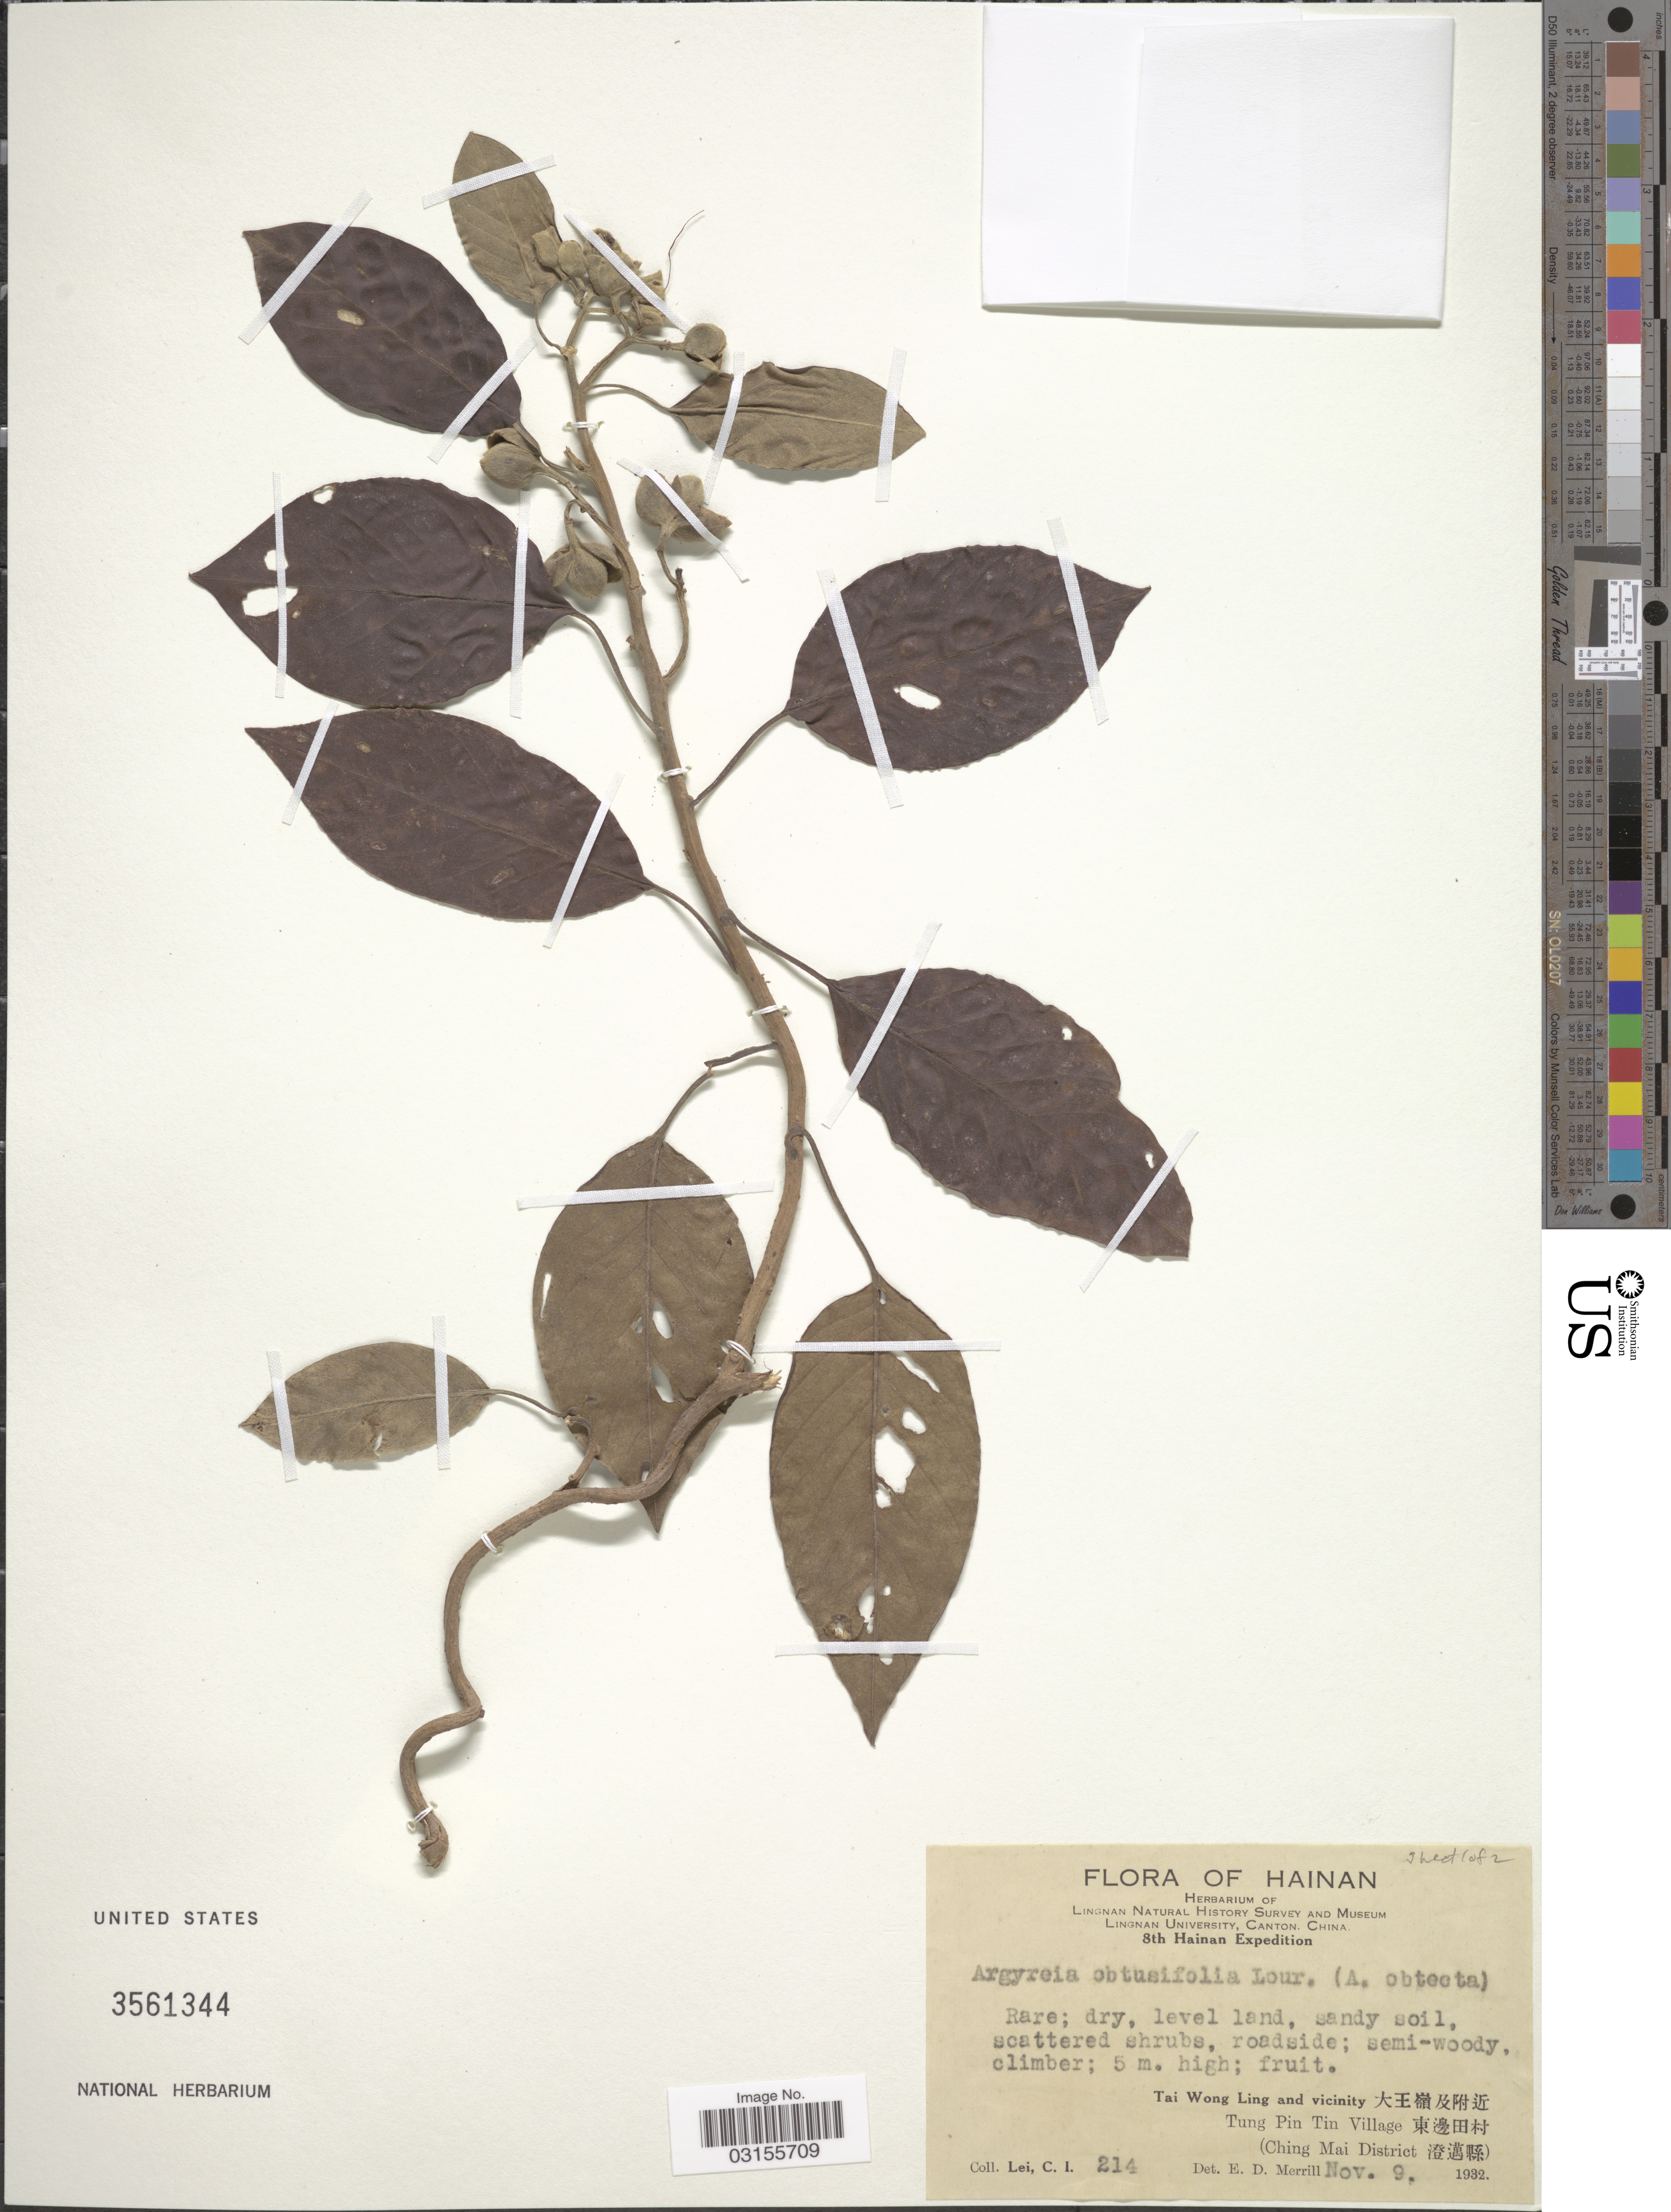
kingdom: Plantae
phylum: Tracheophyta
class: Magnoliopsida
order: Solanales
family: Convolvulaceae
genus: Argyreia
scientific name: Argyreia obtusifolia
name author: Lour.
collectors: C. I. Lei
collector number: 214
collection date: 1932-11-09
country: China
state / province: Hainan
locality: Tai Wong Ling and vicinity. Tung Pin Tin Village. (Ching Mai District.)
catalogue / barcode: US 3561344